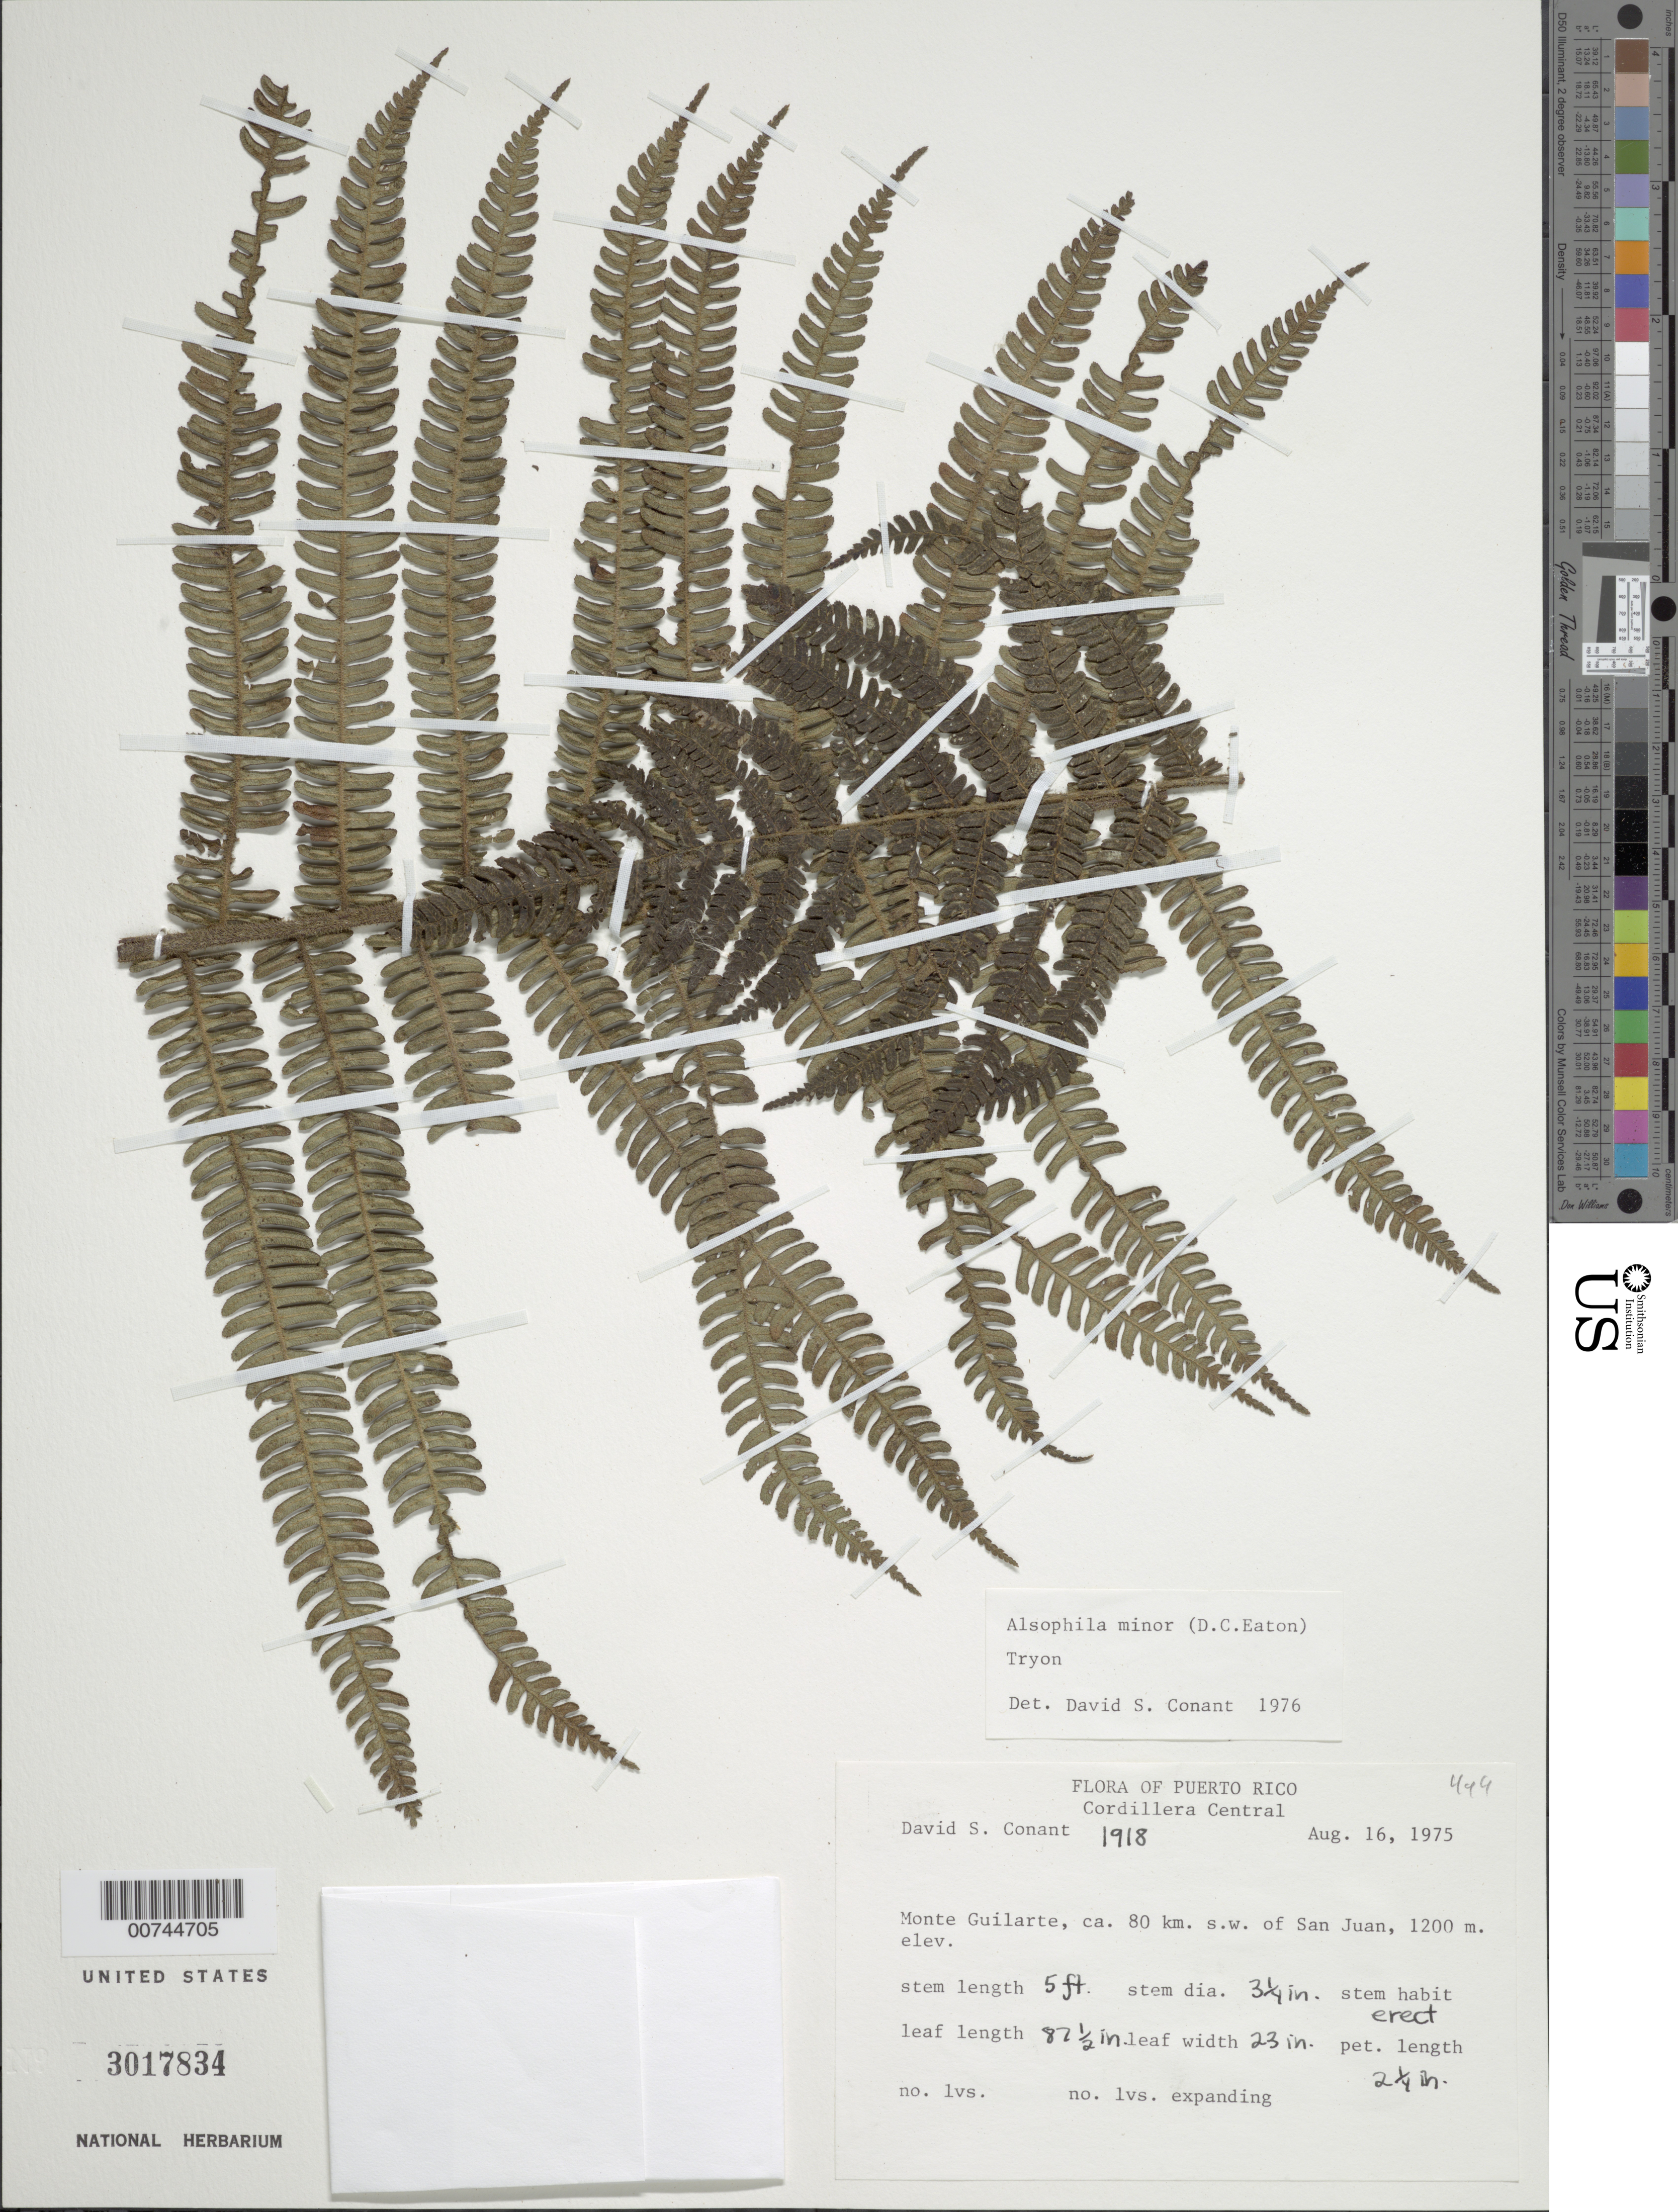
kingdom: Plantae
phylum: Tracheophyta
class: Polypodiopsida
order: Cyatheales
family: Cyatheaceae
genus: Alsophila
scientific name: Alsophila minor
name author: (D.C. Eaton) R.M. Tryon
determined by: Conant, D. S.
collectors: D. S. Conant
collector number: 1918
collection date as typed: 16 Aug 1975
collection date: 1975-08-16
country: Puerto Rico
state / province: Adjuntas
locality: Cordillera Central, Monte Guilarte, ca. 80 km SW of San Juan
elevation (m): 1200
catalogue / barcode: US 3017834